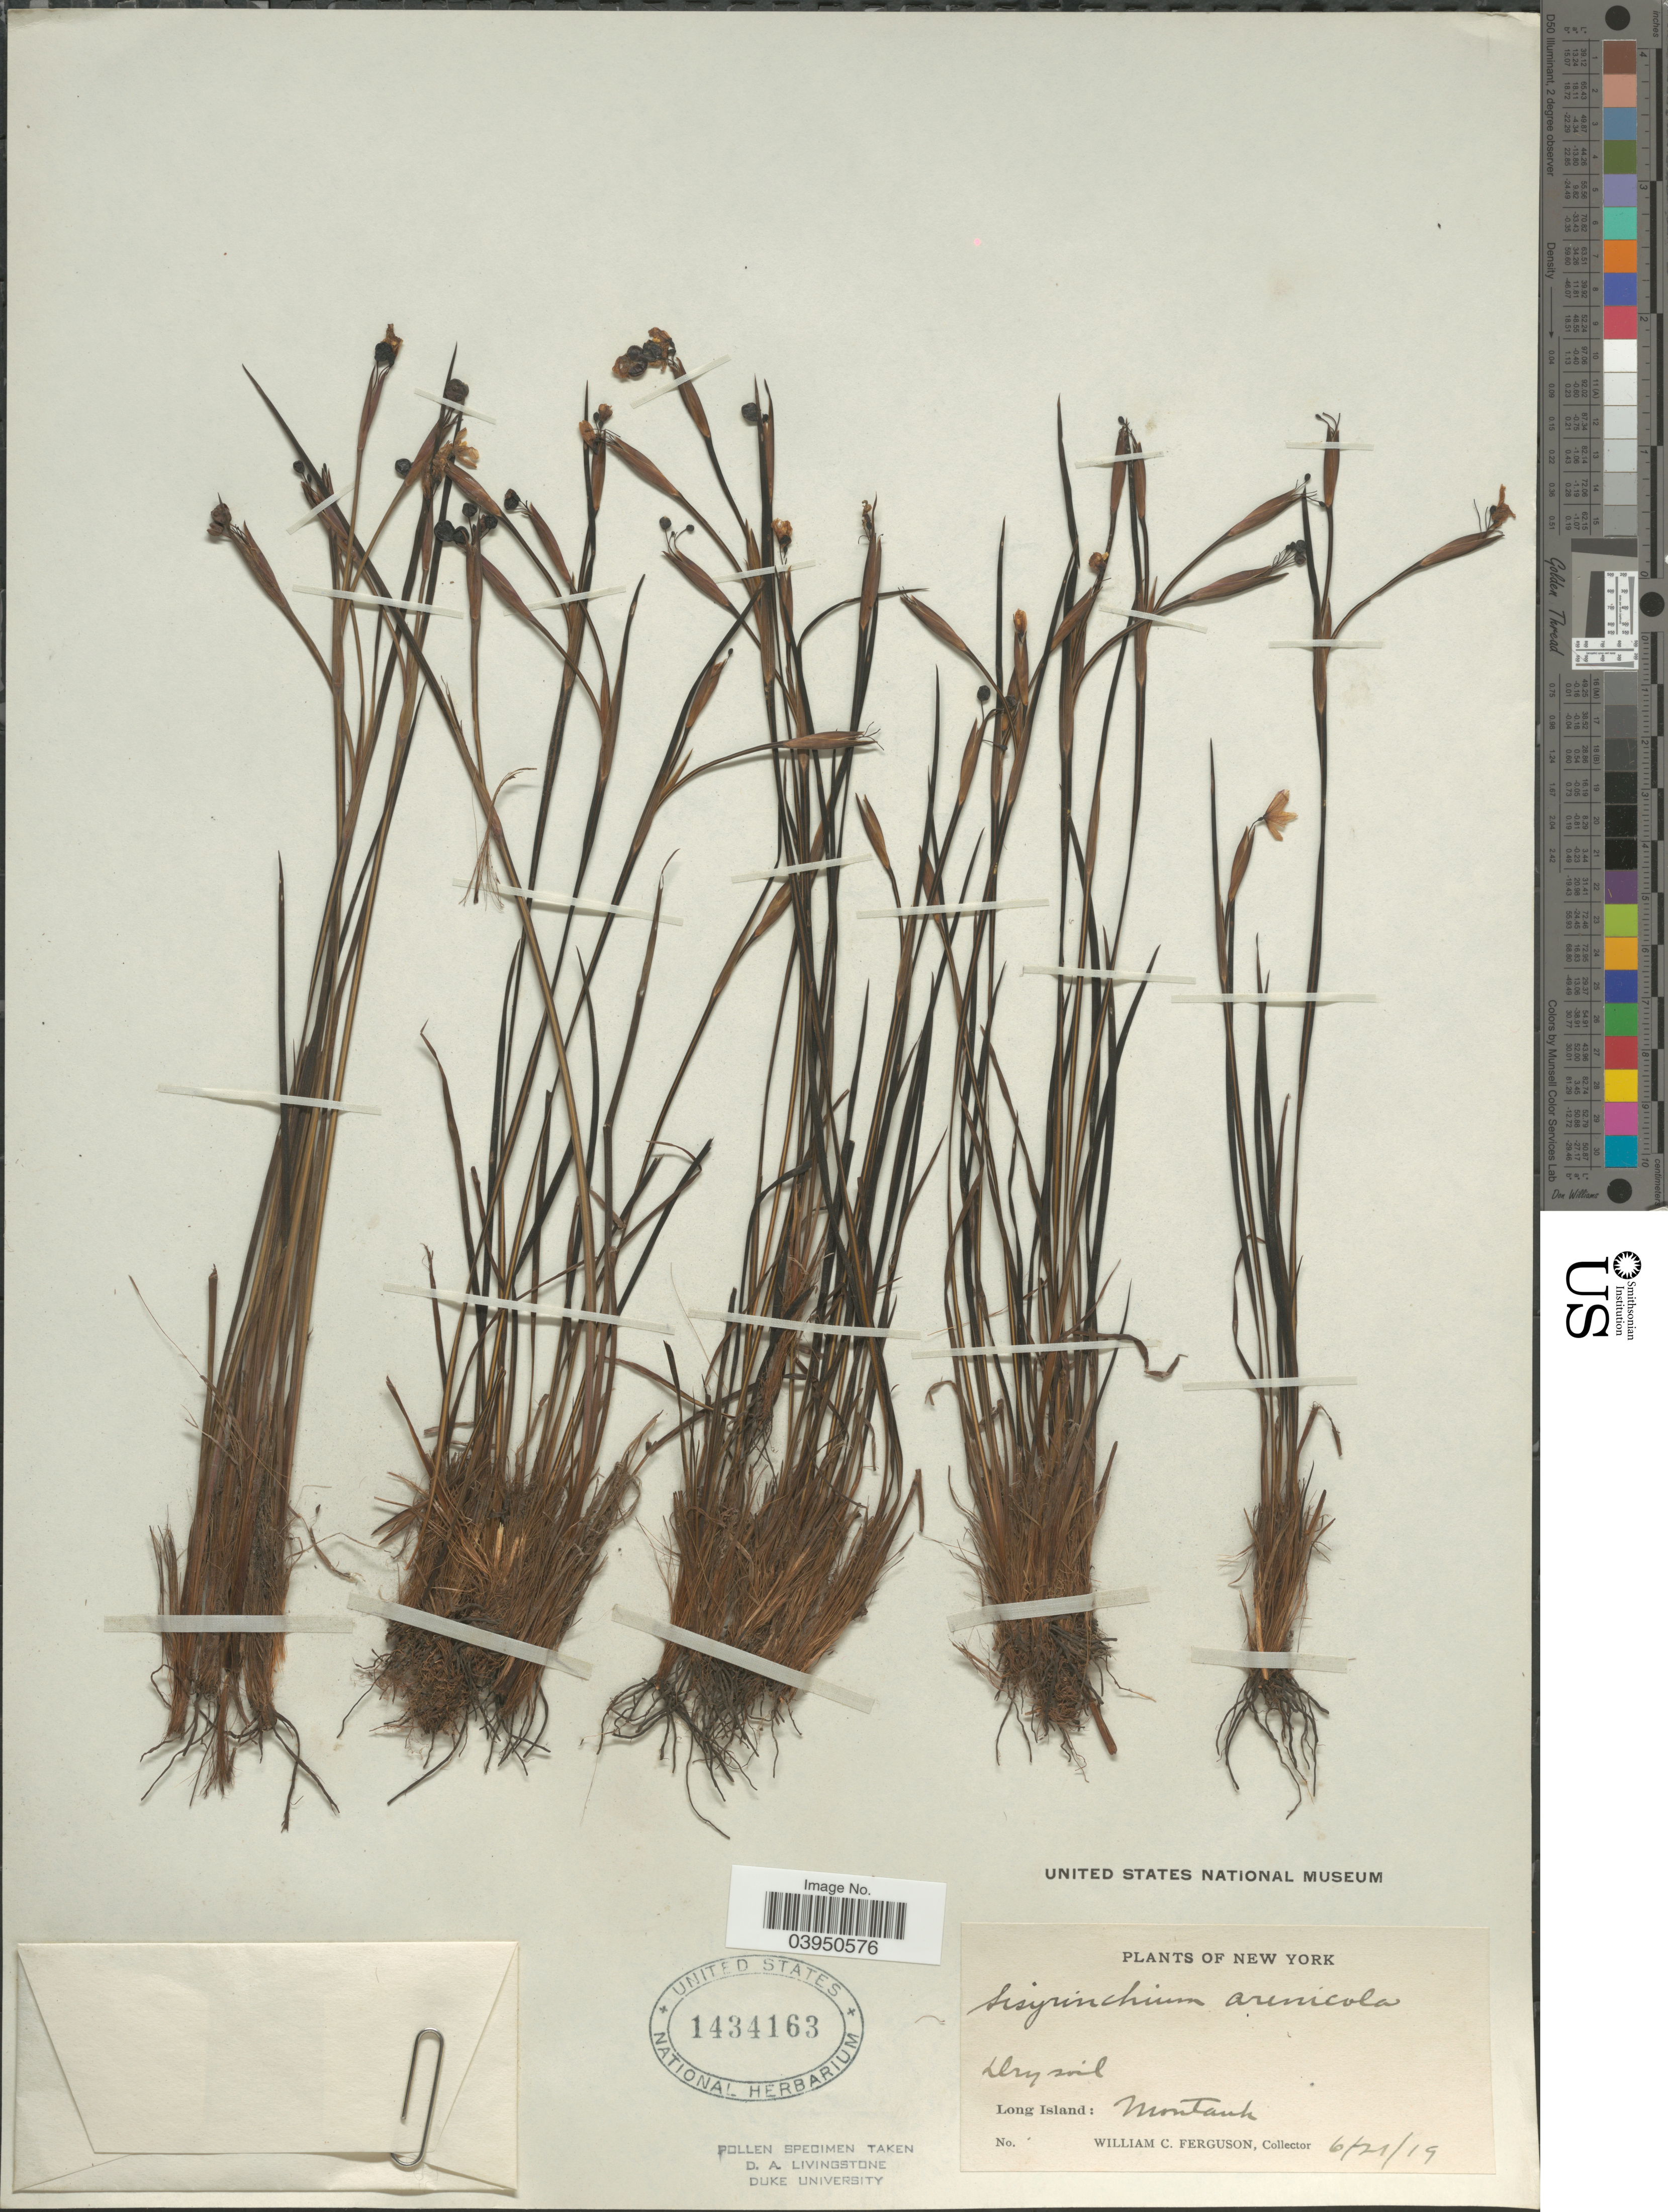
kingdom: Plantae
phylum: Tracheophyta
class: Liliopsida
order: Asparagales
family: Iridaceae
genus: Sisyrinchium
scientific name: Sisyrinchium arenicola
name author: E.P. Bicknell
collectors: W. Ferguson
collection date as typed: Transcribed d/m/y: 21/6/19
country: United States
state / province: New York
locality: Long Island: Montauk.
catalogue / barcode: US 1434163